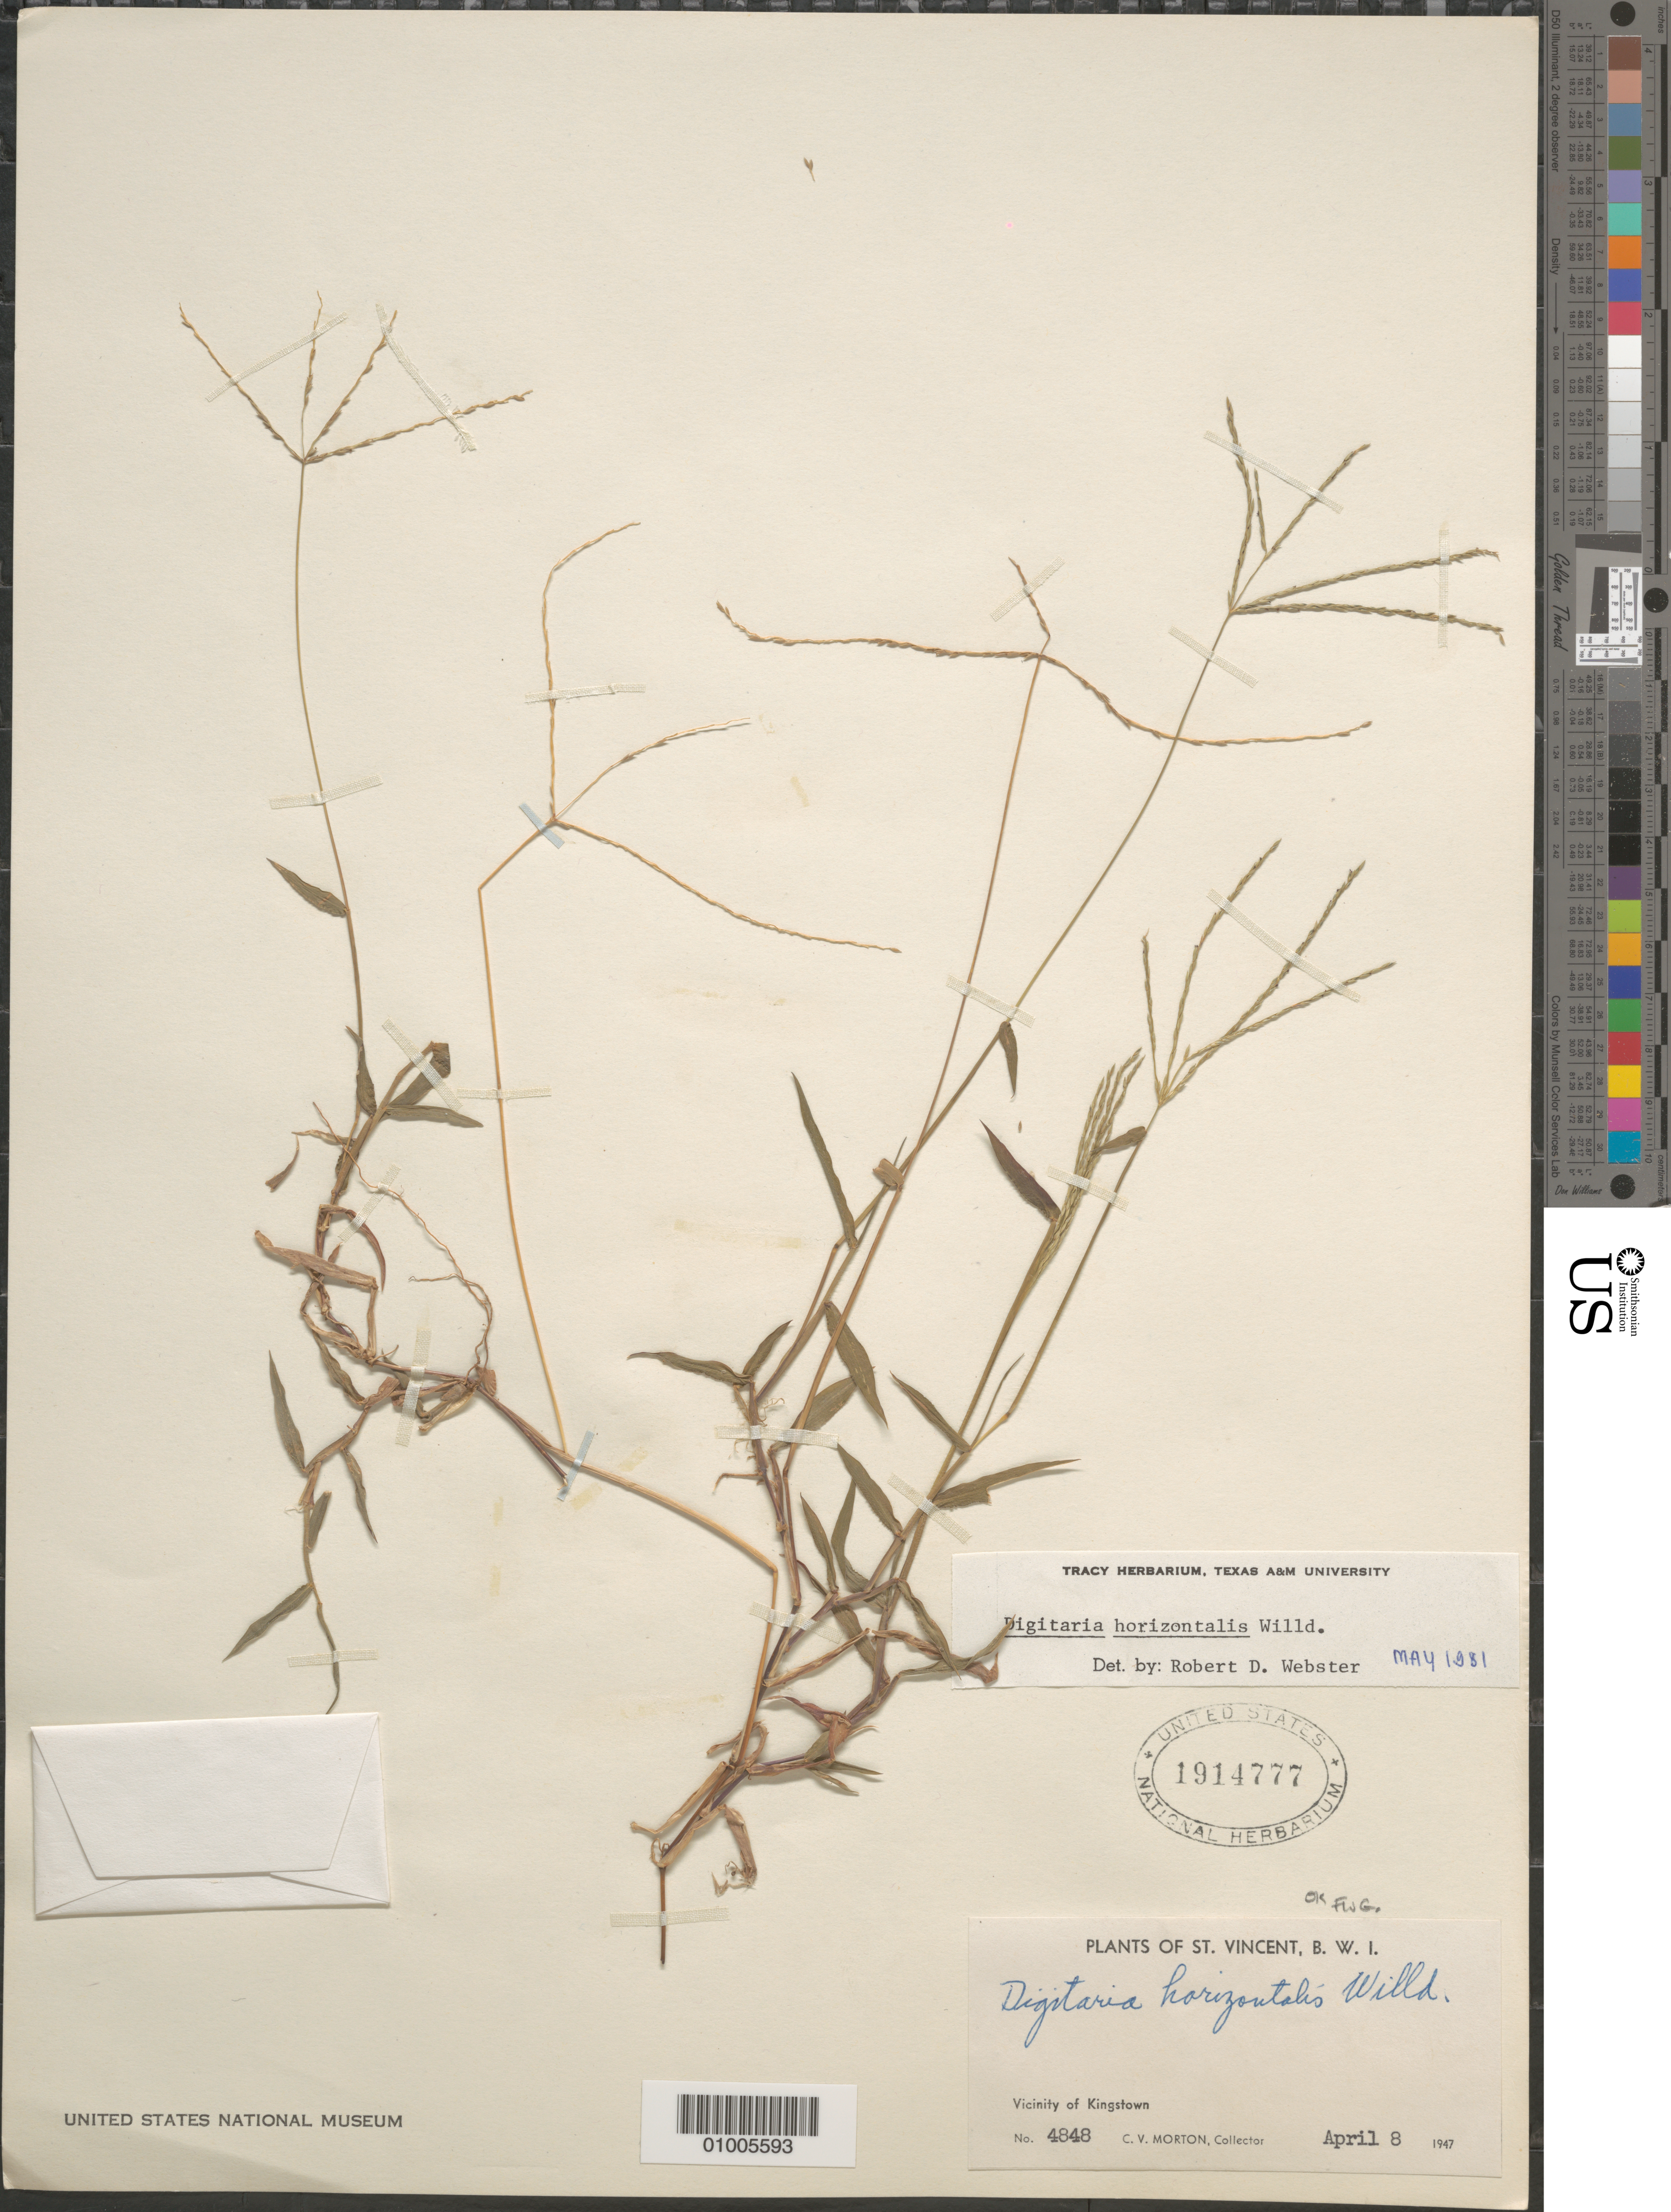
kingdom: Plantae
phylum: Tracheophyta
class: Liliopsida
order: Poales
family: Poaceae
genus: Digitaria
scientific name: Digitaria horizontalis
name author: Willd.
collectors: C. V. Morton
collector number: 4848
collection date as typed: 08 Apr 1947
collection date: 1947-04-08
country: St. Vincent - Grenadines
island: St. Vincent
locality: Vicinity of Kingstown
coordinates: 0 N, 0 E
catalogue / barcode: US 1914777